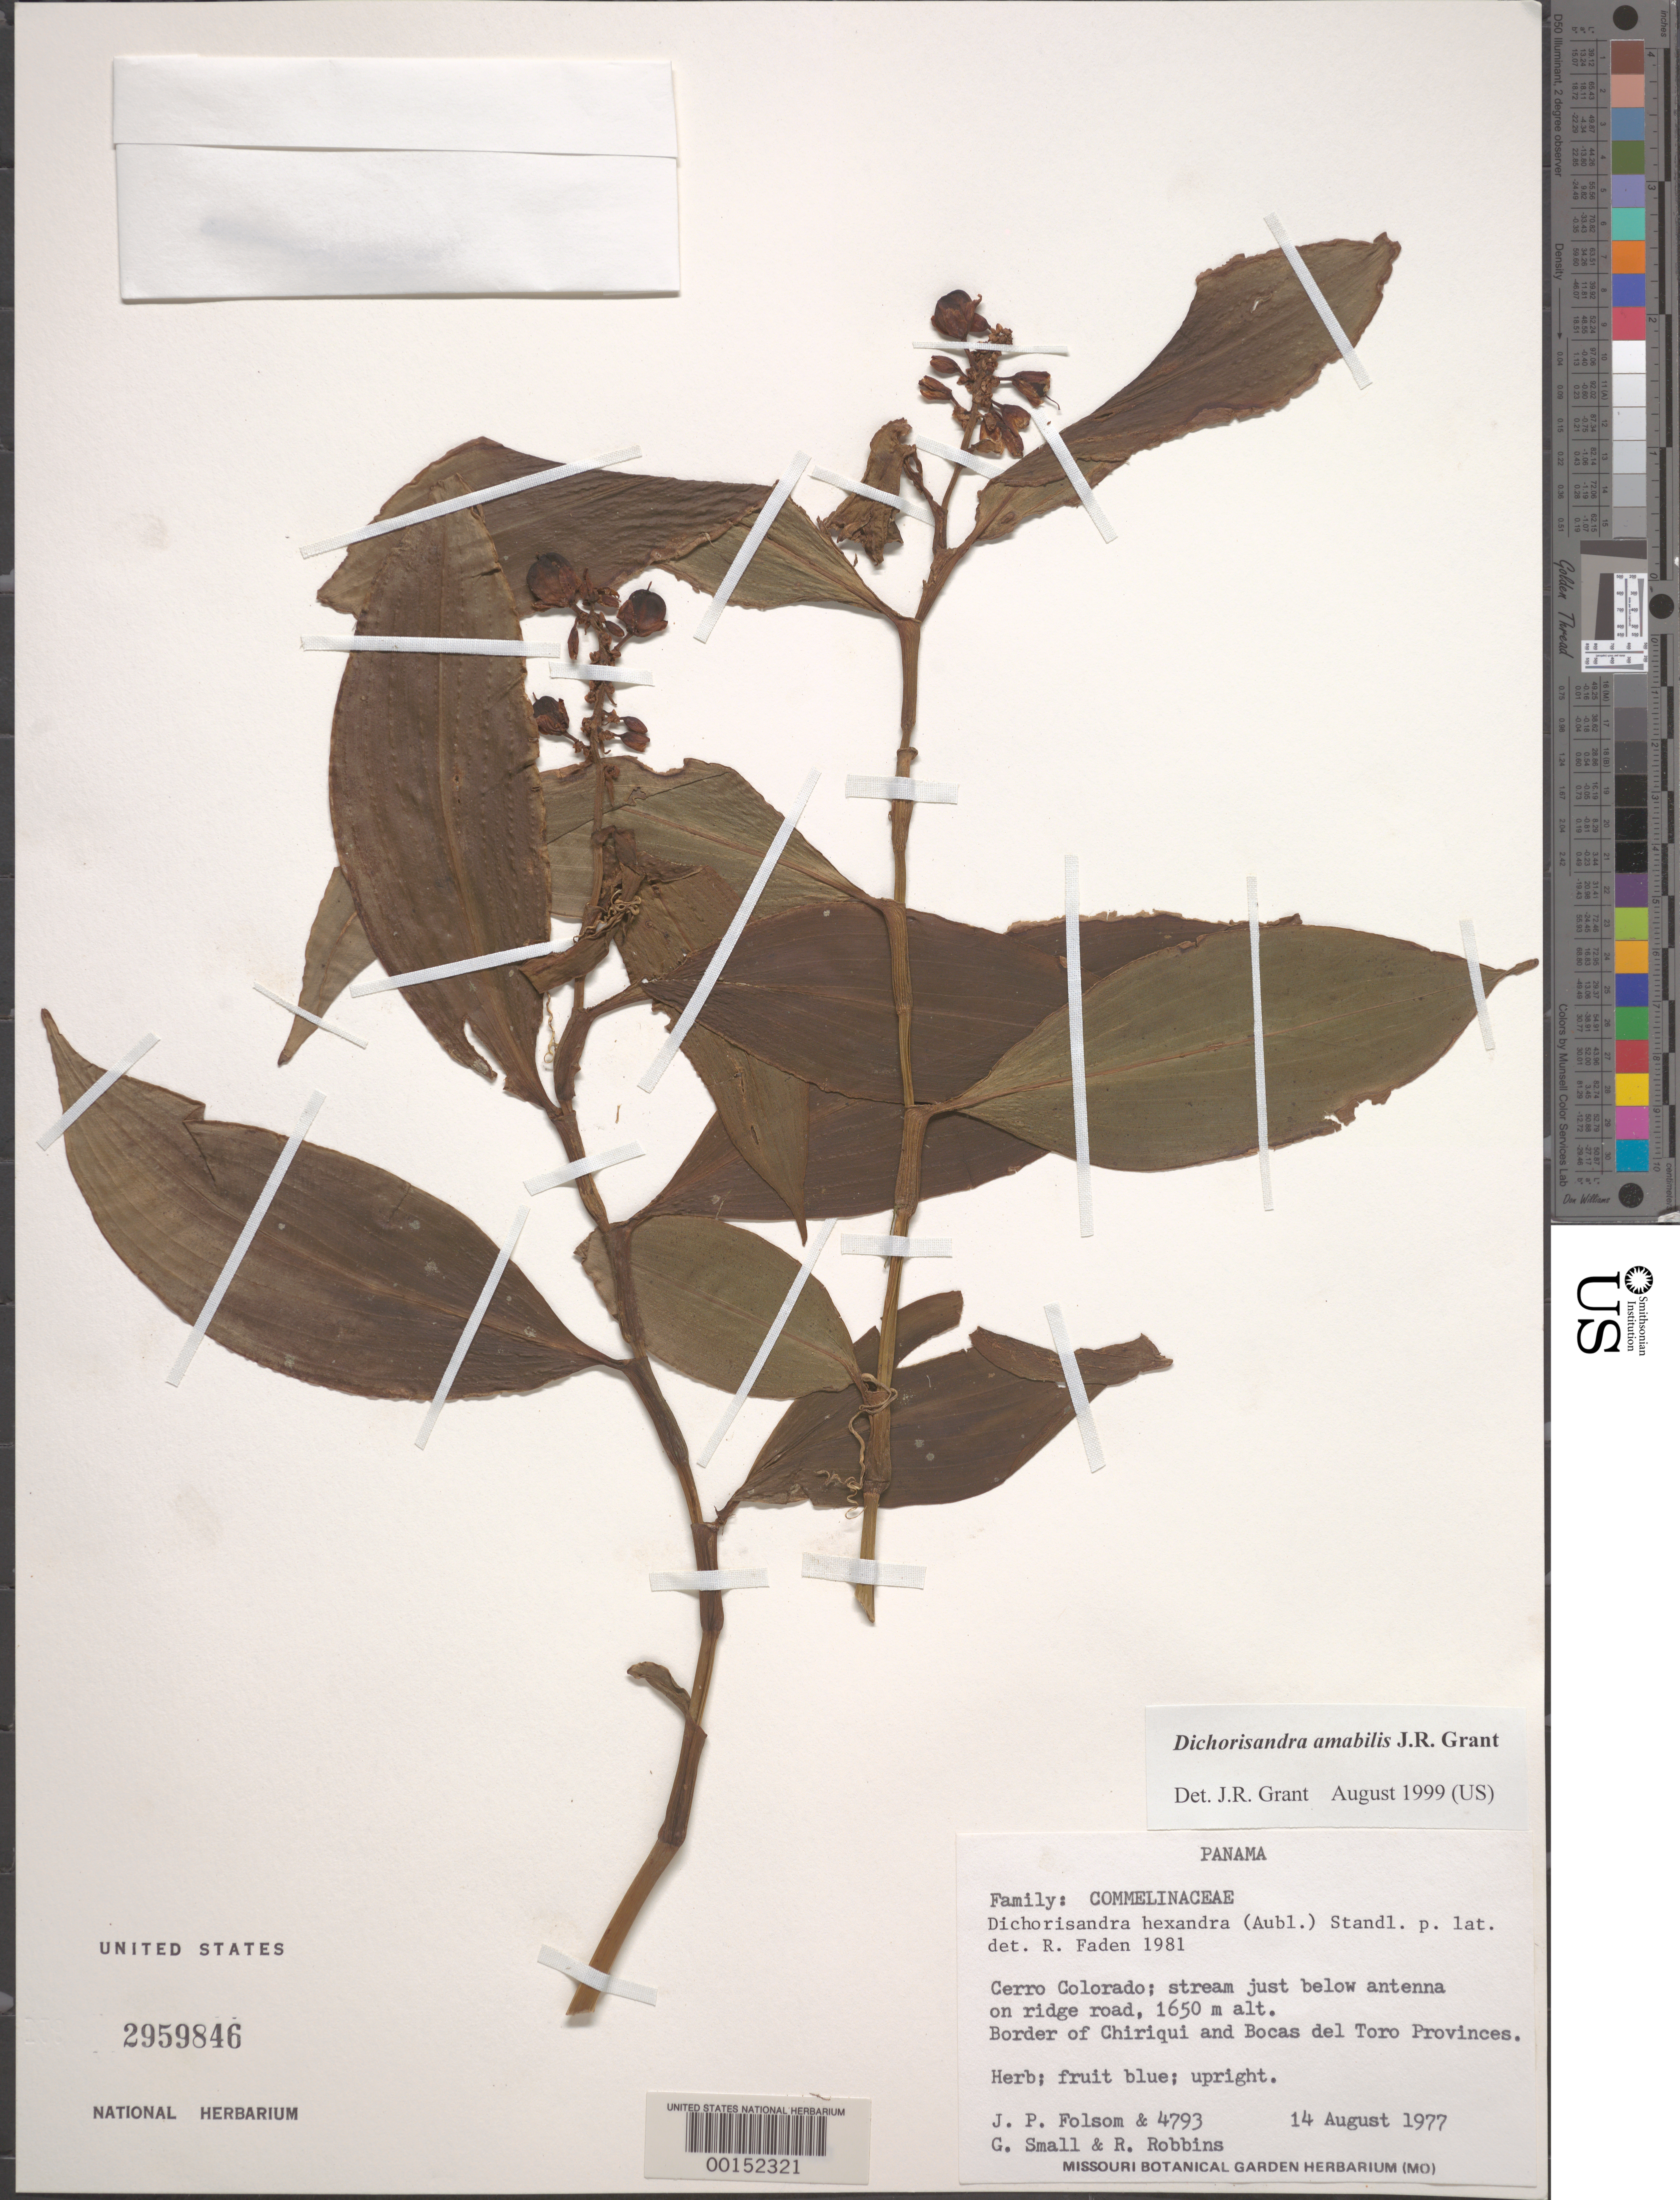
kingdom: Plantae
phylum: Tracheophyta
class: Liliopsida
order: Commelinales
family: Commelinaceae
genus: Dichorisandra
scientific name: Dichorisandra hexandra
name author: (Aubl.) Standl.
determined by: Faden, Robert B., (US), Smithsonian Institution - National Museum of Natural History (UNITED STATES)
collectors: J. P. Folsom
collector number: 47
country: Panama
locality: Cerro Colorado, border of Chiriquí and Bocas del Toro Provinces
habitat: Streambank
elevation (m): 1650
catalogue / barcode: US 2959846